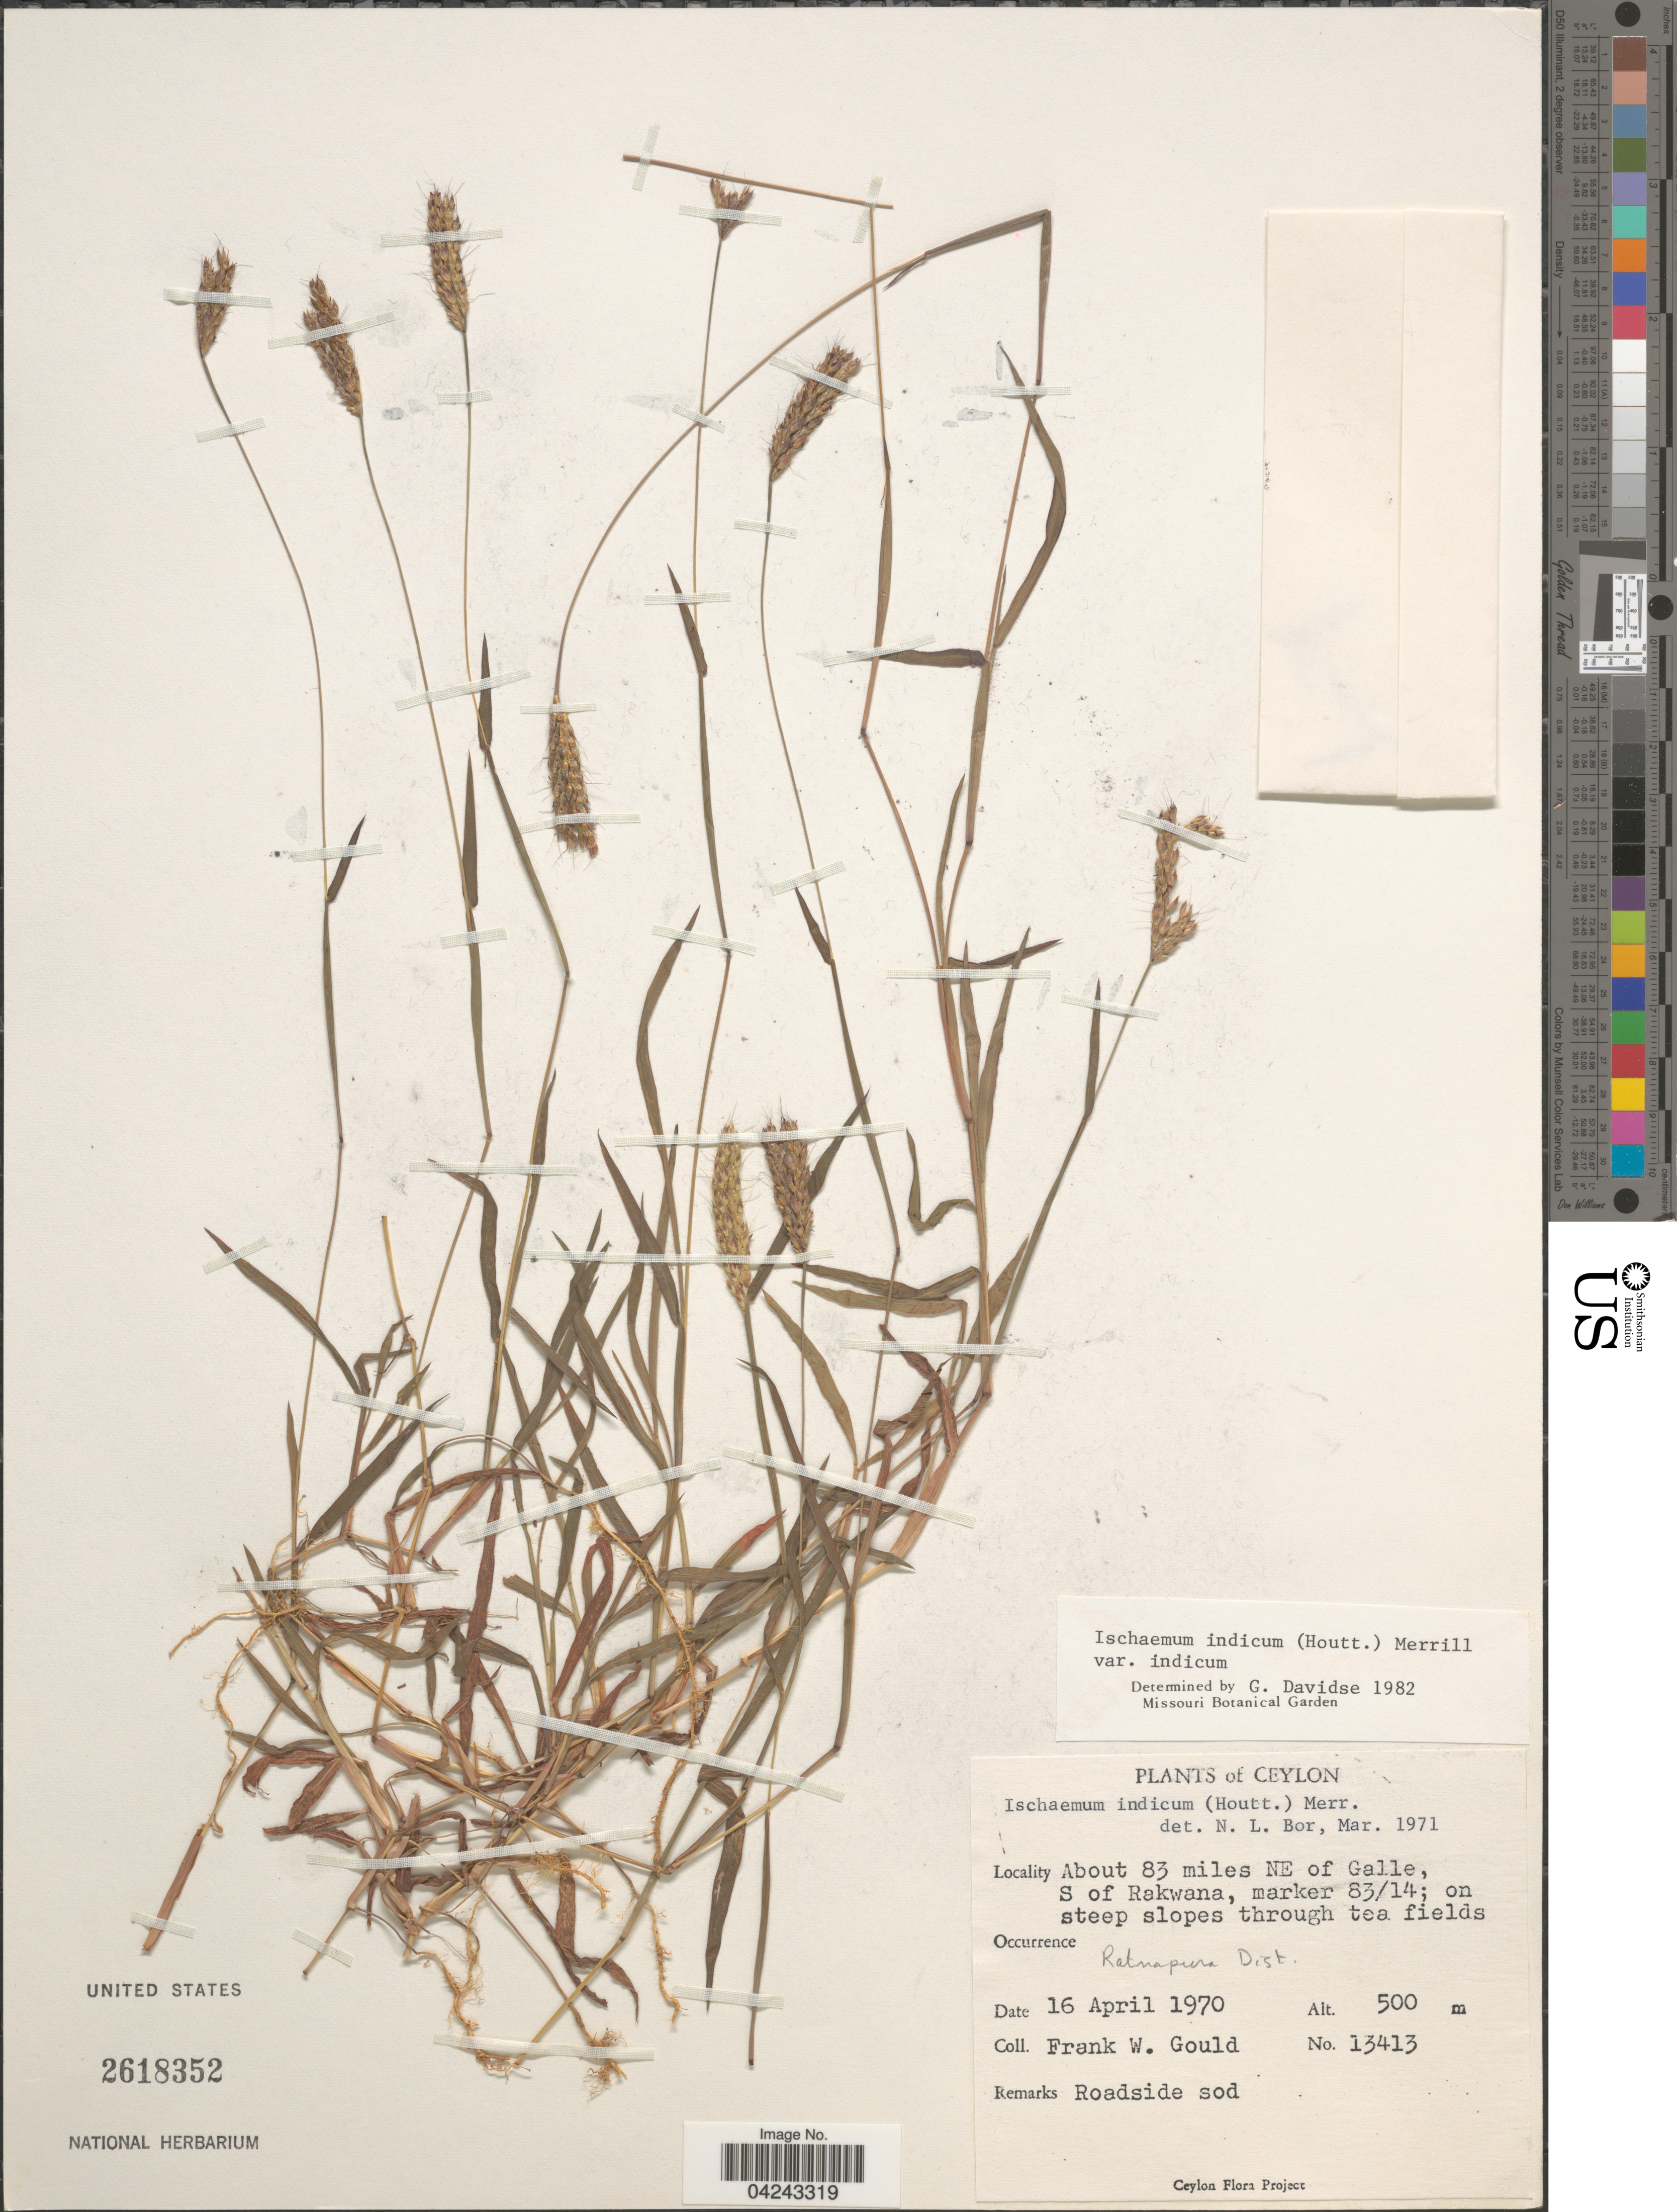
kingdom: Plantae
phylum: Tracheophyta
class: Liliopsida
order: Poales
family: Poaceae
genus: Ischaemum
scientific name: Ischaemum ciliare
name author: Retz.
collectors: F. W. Gould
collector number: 13413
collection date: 1970-04-16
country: Sri Lanka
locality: Ceylon. About 83 miles NE of Galle, S of Rakwana, marker 83/14. Ratnapura Dist.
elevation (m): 500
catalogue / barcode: US 2618352